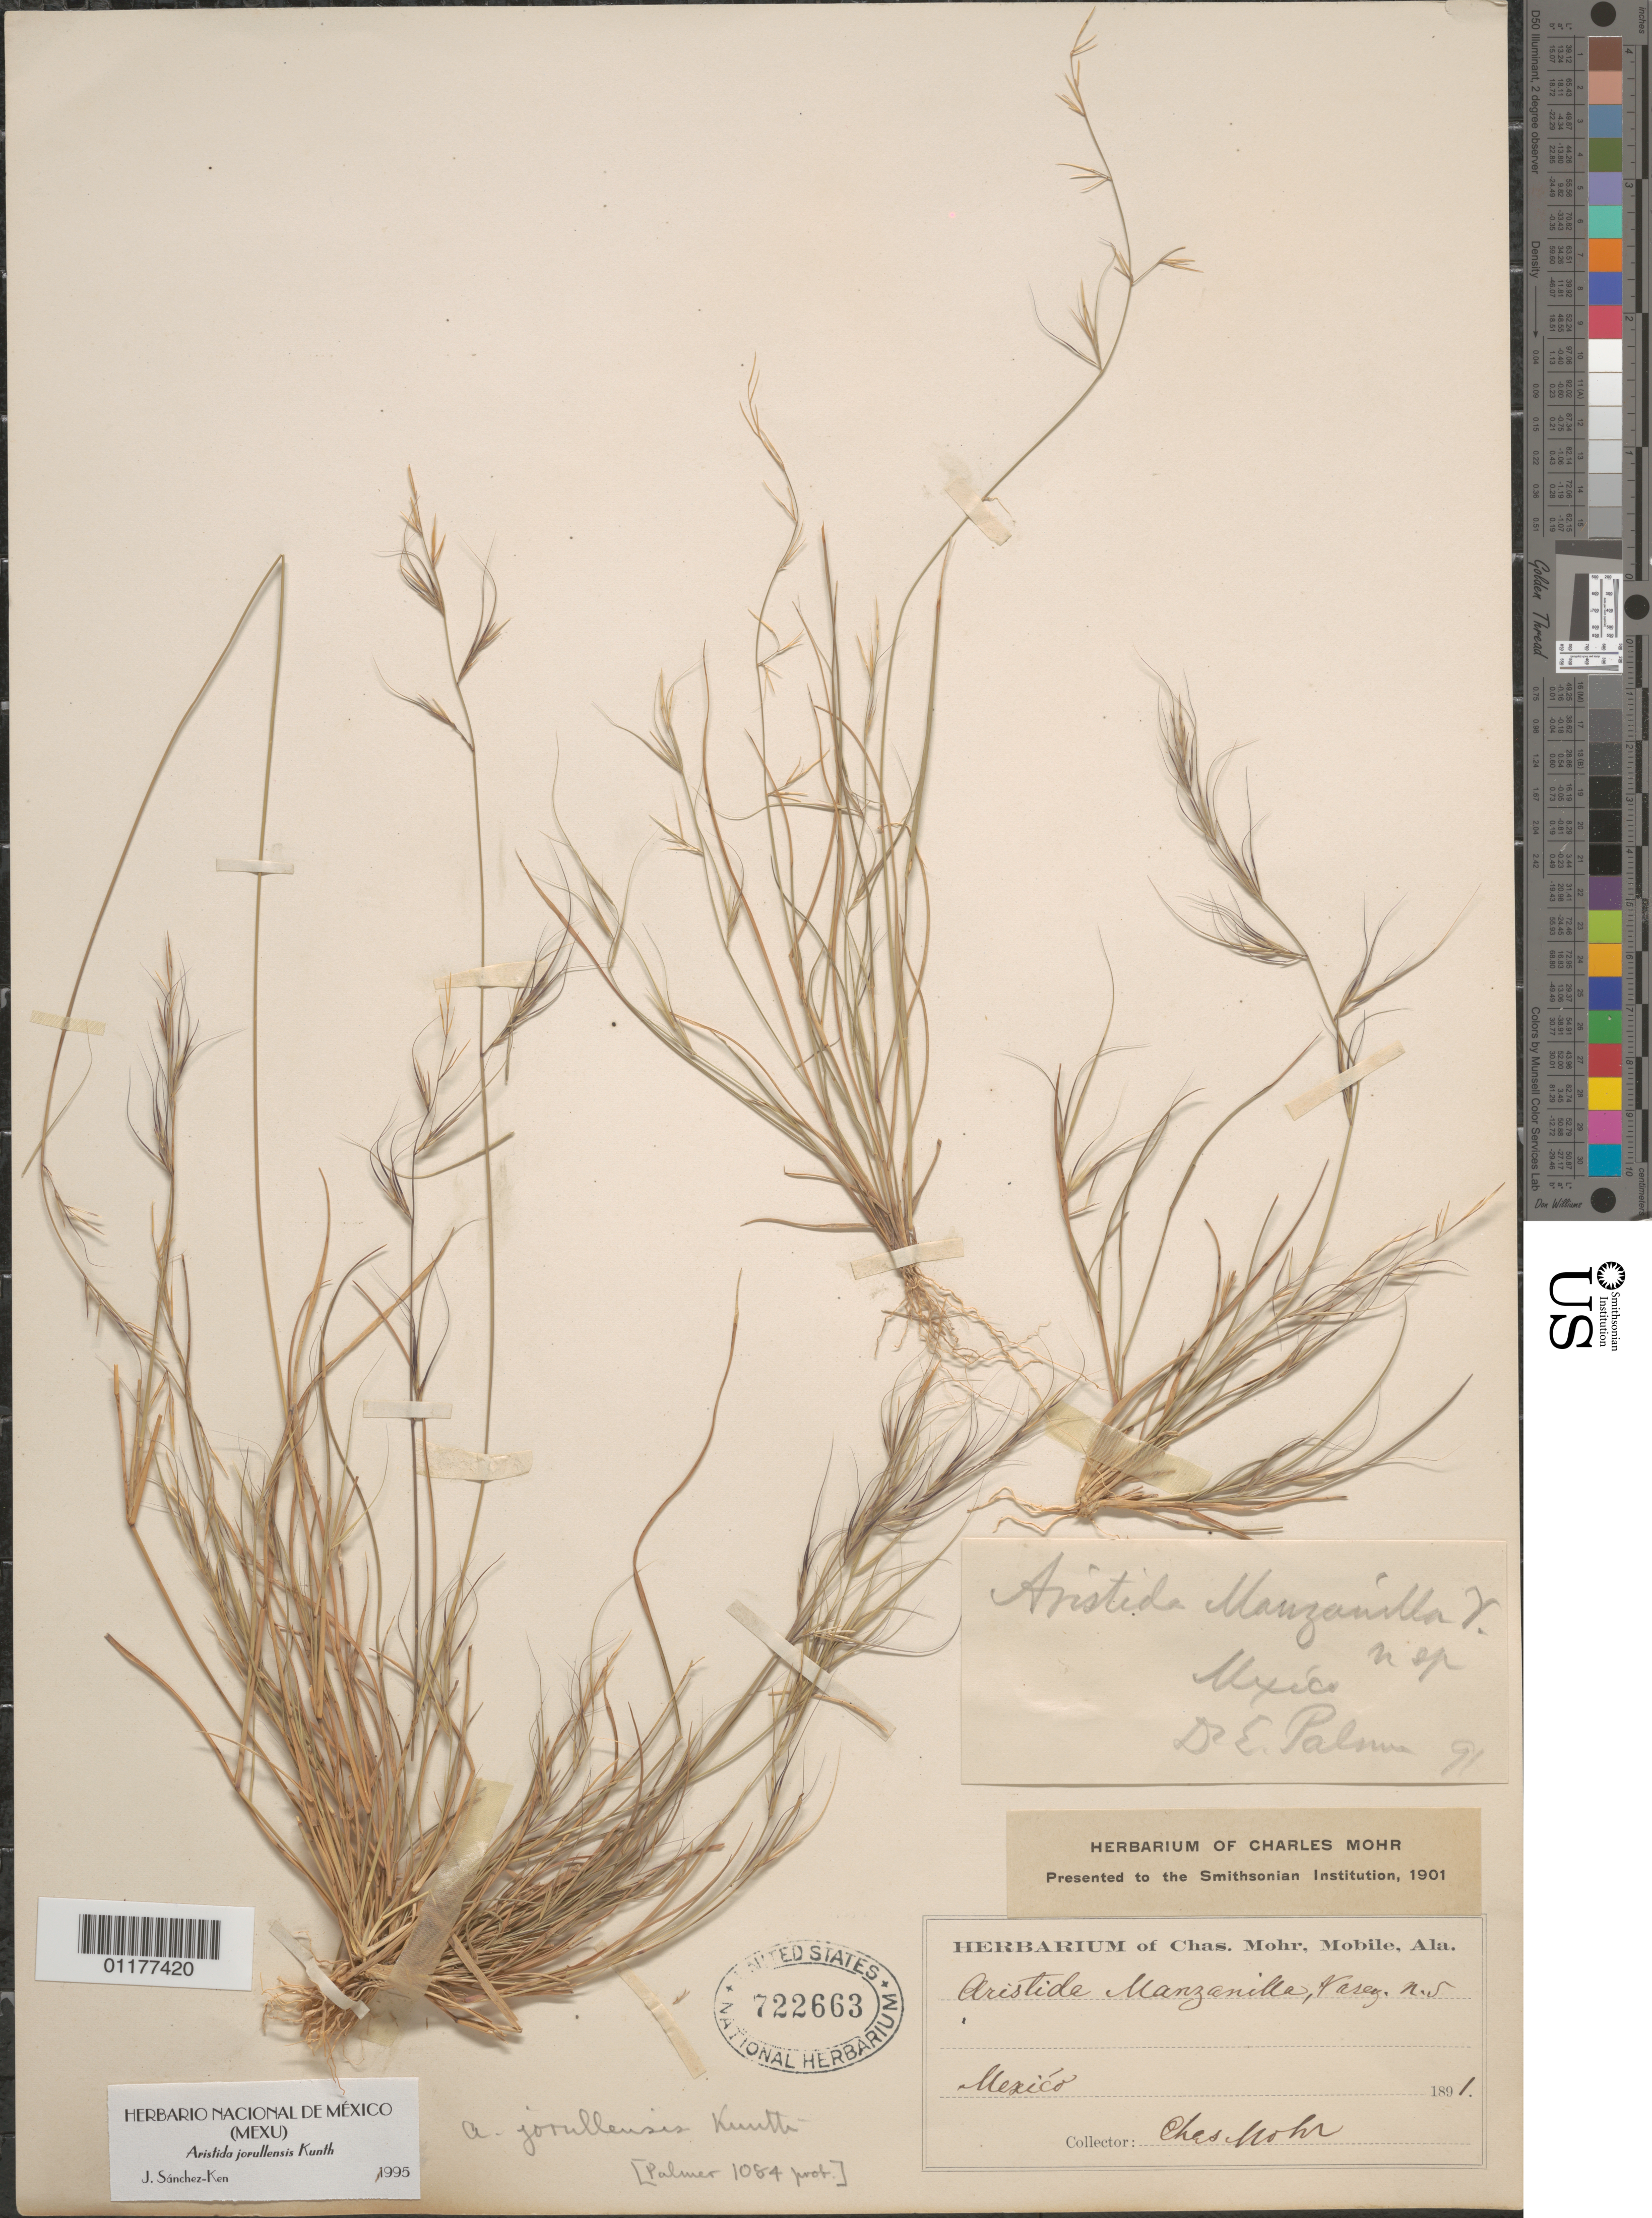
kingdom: Plantae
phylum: Tracheophyta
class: Liliopsida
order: Poales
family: Poaceae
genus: Aristida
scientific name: Aristida jorullensis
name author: Kunth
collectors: E. Palmer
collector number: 1084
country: Mexico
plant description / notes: Specimen with 2 labels with conflicting data: collector Chas. Mohr or Dr. E. Palmer (or 2 collections mounted on same sheet?). Annotated in unknown hand "Palmer 1084 prob."; Palmer 1084 is the type collection of Aristida manzanilloana Vasey but was collected Dec. 1890, not 1891 as both labels on this specimen indicate. This specimen may be original material but is very dubiously part of the type gathering.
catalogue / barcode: US 722663